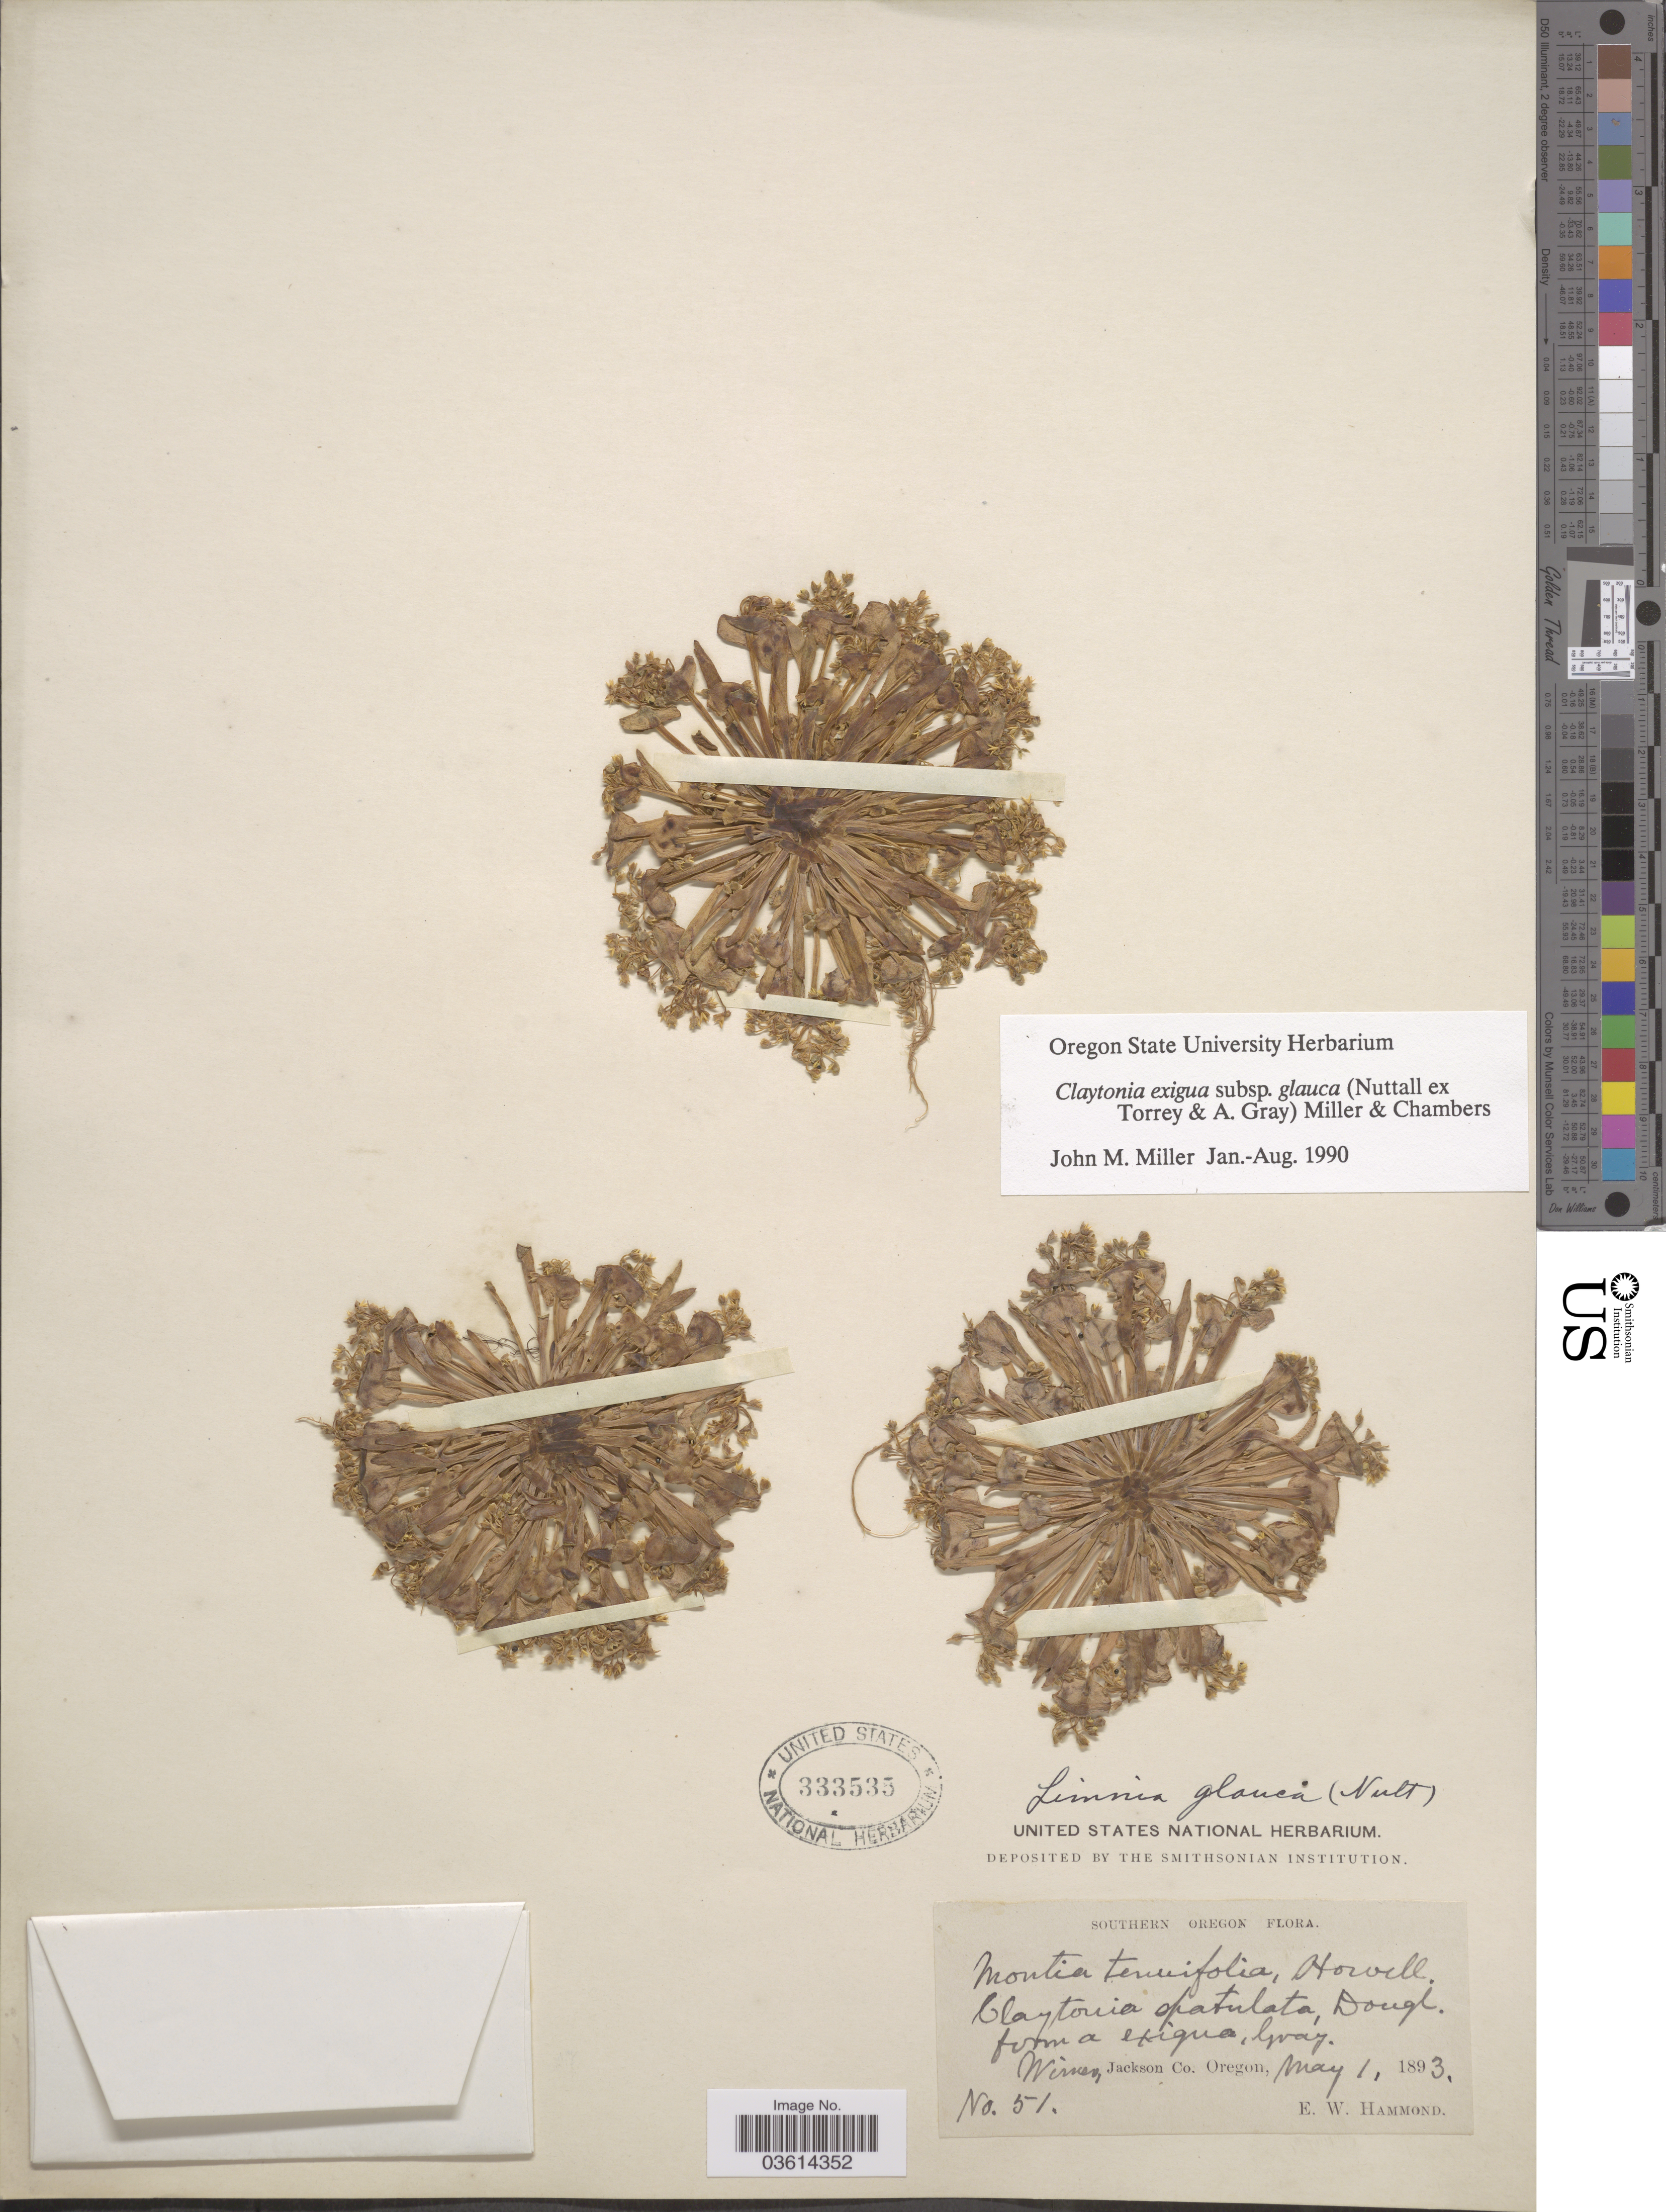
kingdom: Plantae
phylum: Tracheophyta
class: Magnoliopsida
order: Caryophyllales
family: Montiaceae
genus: Claytonia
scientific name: Claytonia exigua subsp. glauca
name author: (Nutt. ex Torr. & A. Gray) Mill. & Ch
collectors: E. Hammond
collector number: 51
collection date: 1893-05-01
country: United States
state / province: Oregon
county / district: Jackson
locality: Southern Oregon. Wimer, Jackson Co.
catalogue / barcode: US 333535